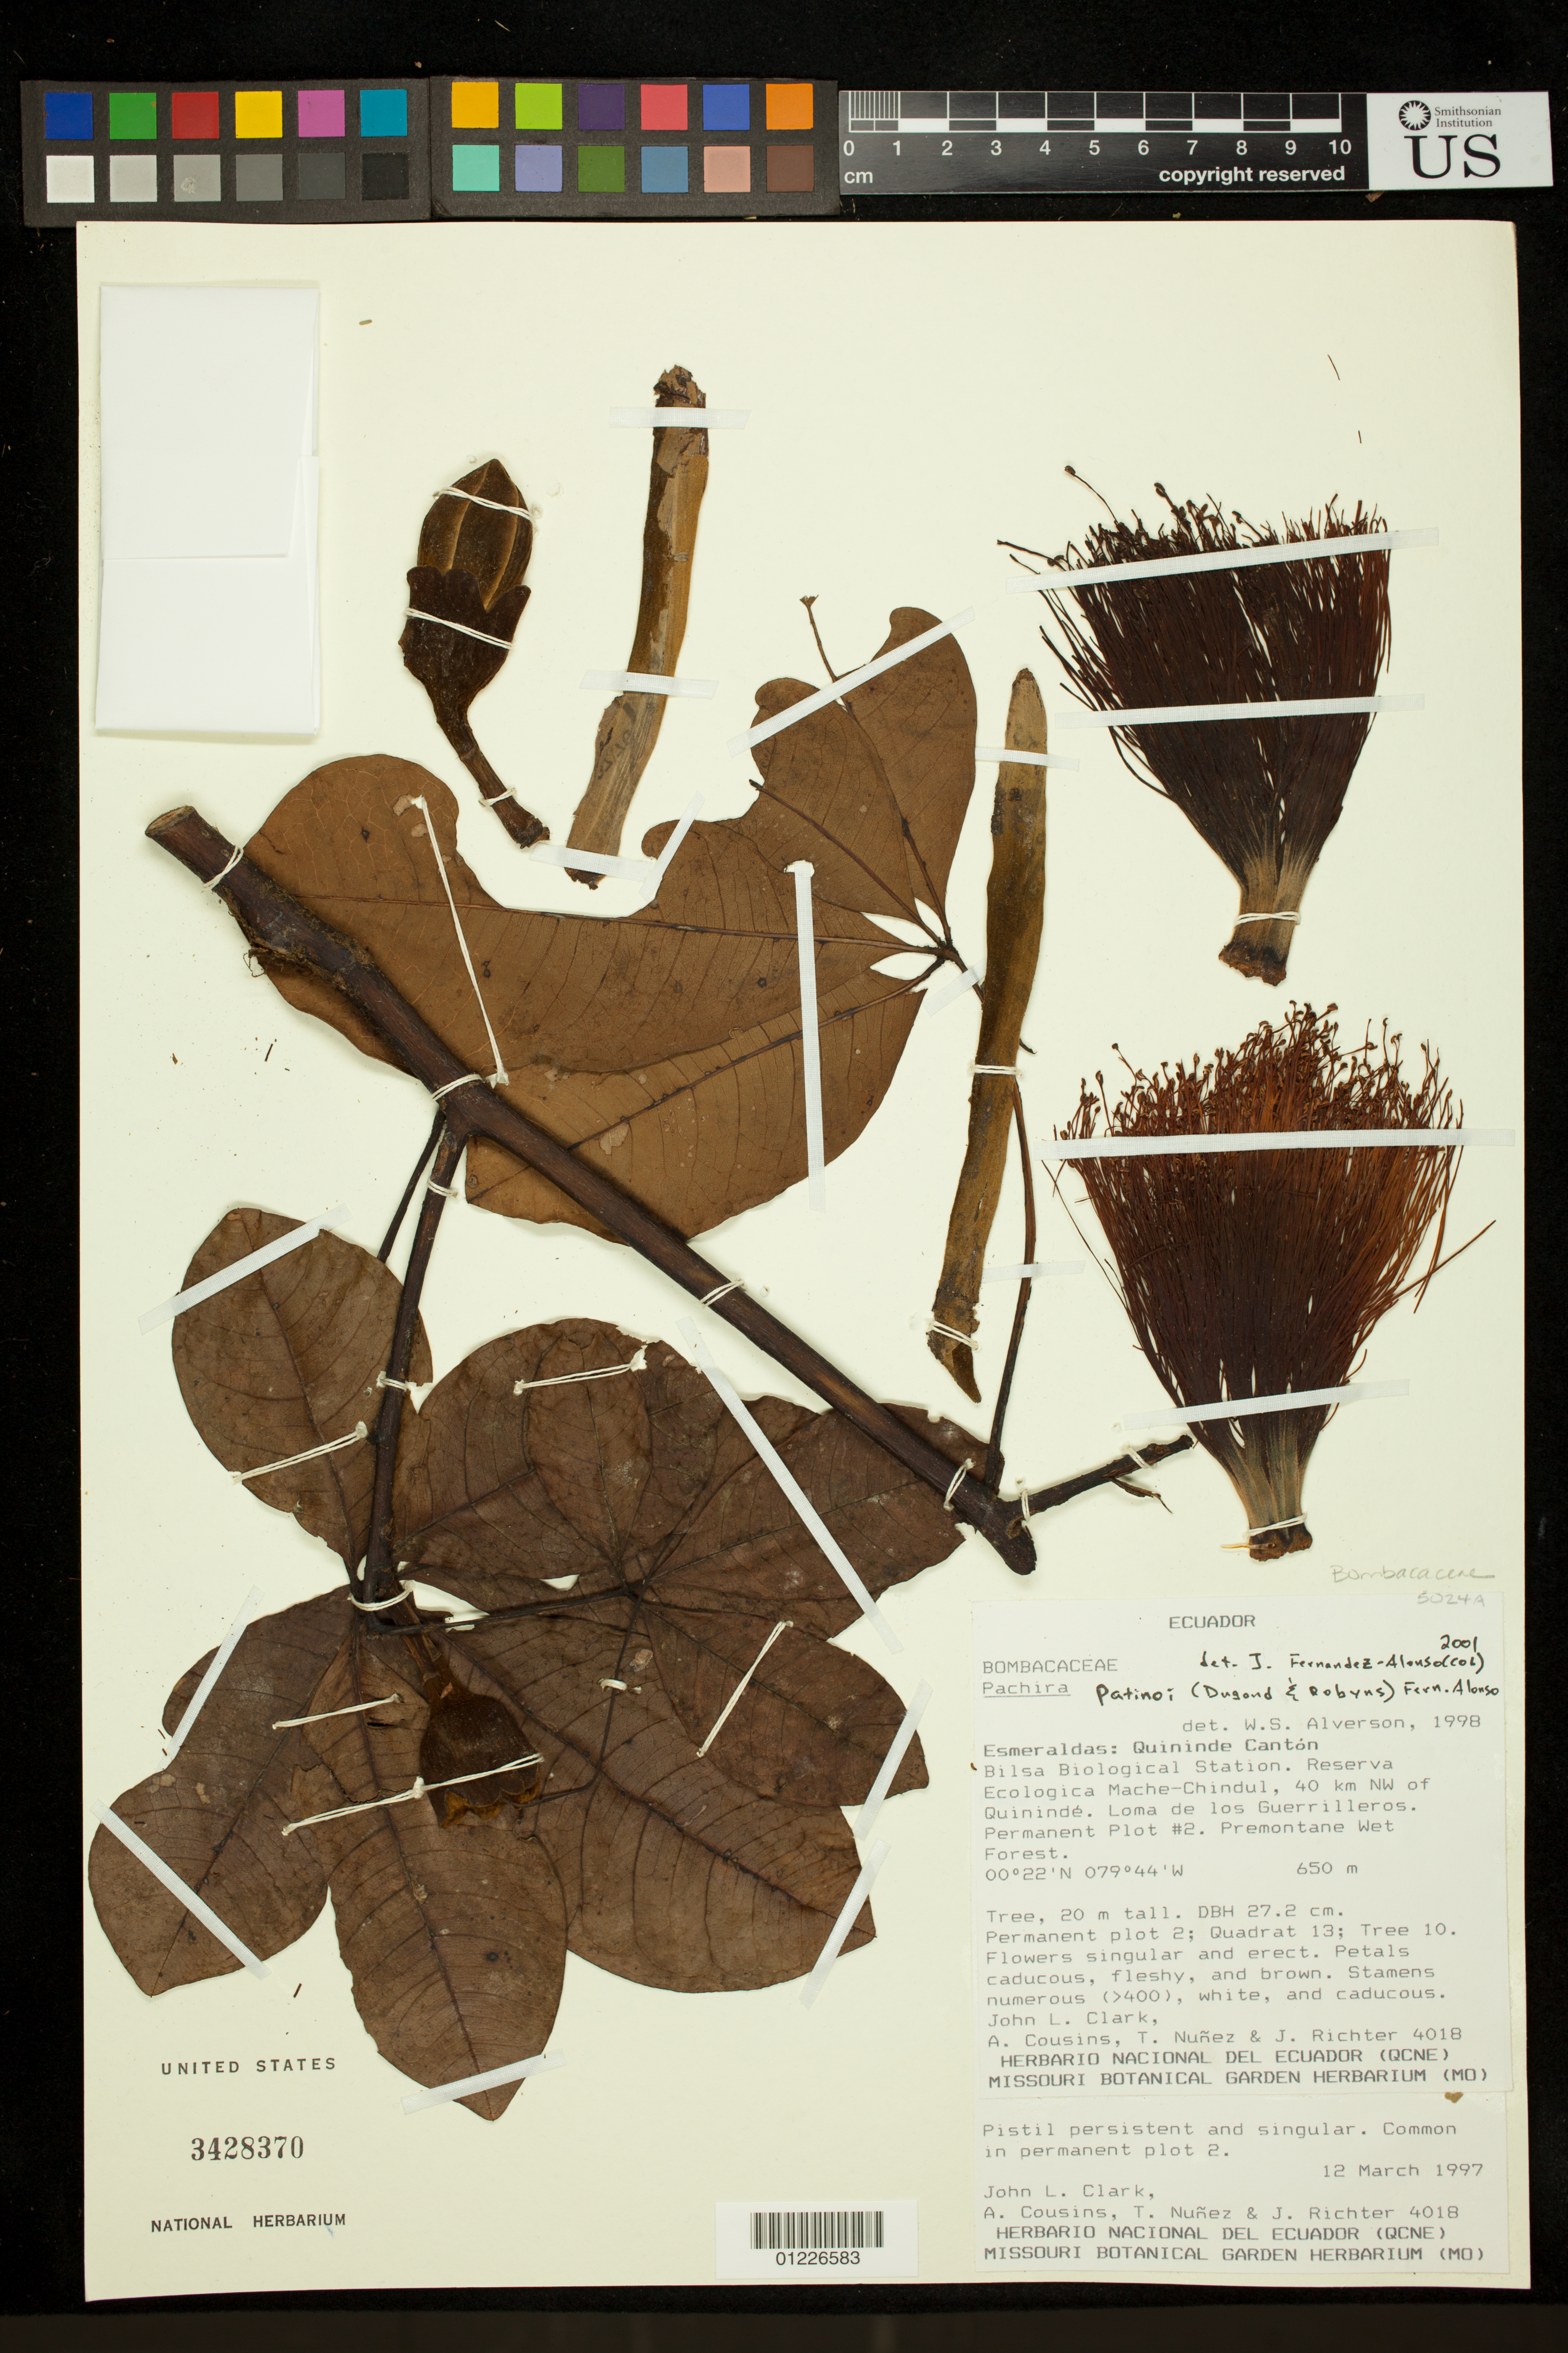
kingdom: Plantae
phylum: Tracheophyta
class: Magnoliopsida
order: Malvales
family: Malvaceae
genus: Pachira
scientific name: Pachira patinoi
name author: (Dugand G. & A. Robyns) Fern. Alonso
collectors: J. L. Clark, A. Cousins, T. Núñez & J. Richter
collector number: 4018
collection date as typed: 3/12/1997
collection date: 1997-03-12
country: Ecuador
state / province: Esmeraldas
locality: Esmeraldas: Quininde Cantón. Bilsa Biological Station, Reserva Ecologica Mache - Chindul, 40 km NW of Quinindé. Loma de los Guerrilleros, Permanent Plot #2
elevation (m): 650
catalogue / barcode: US 3428370